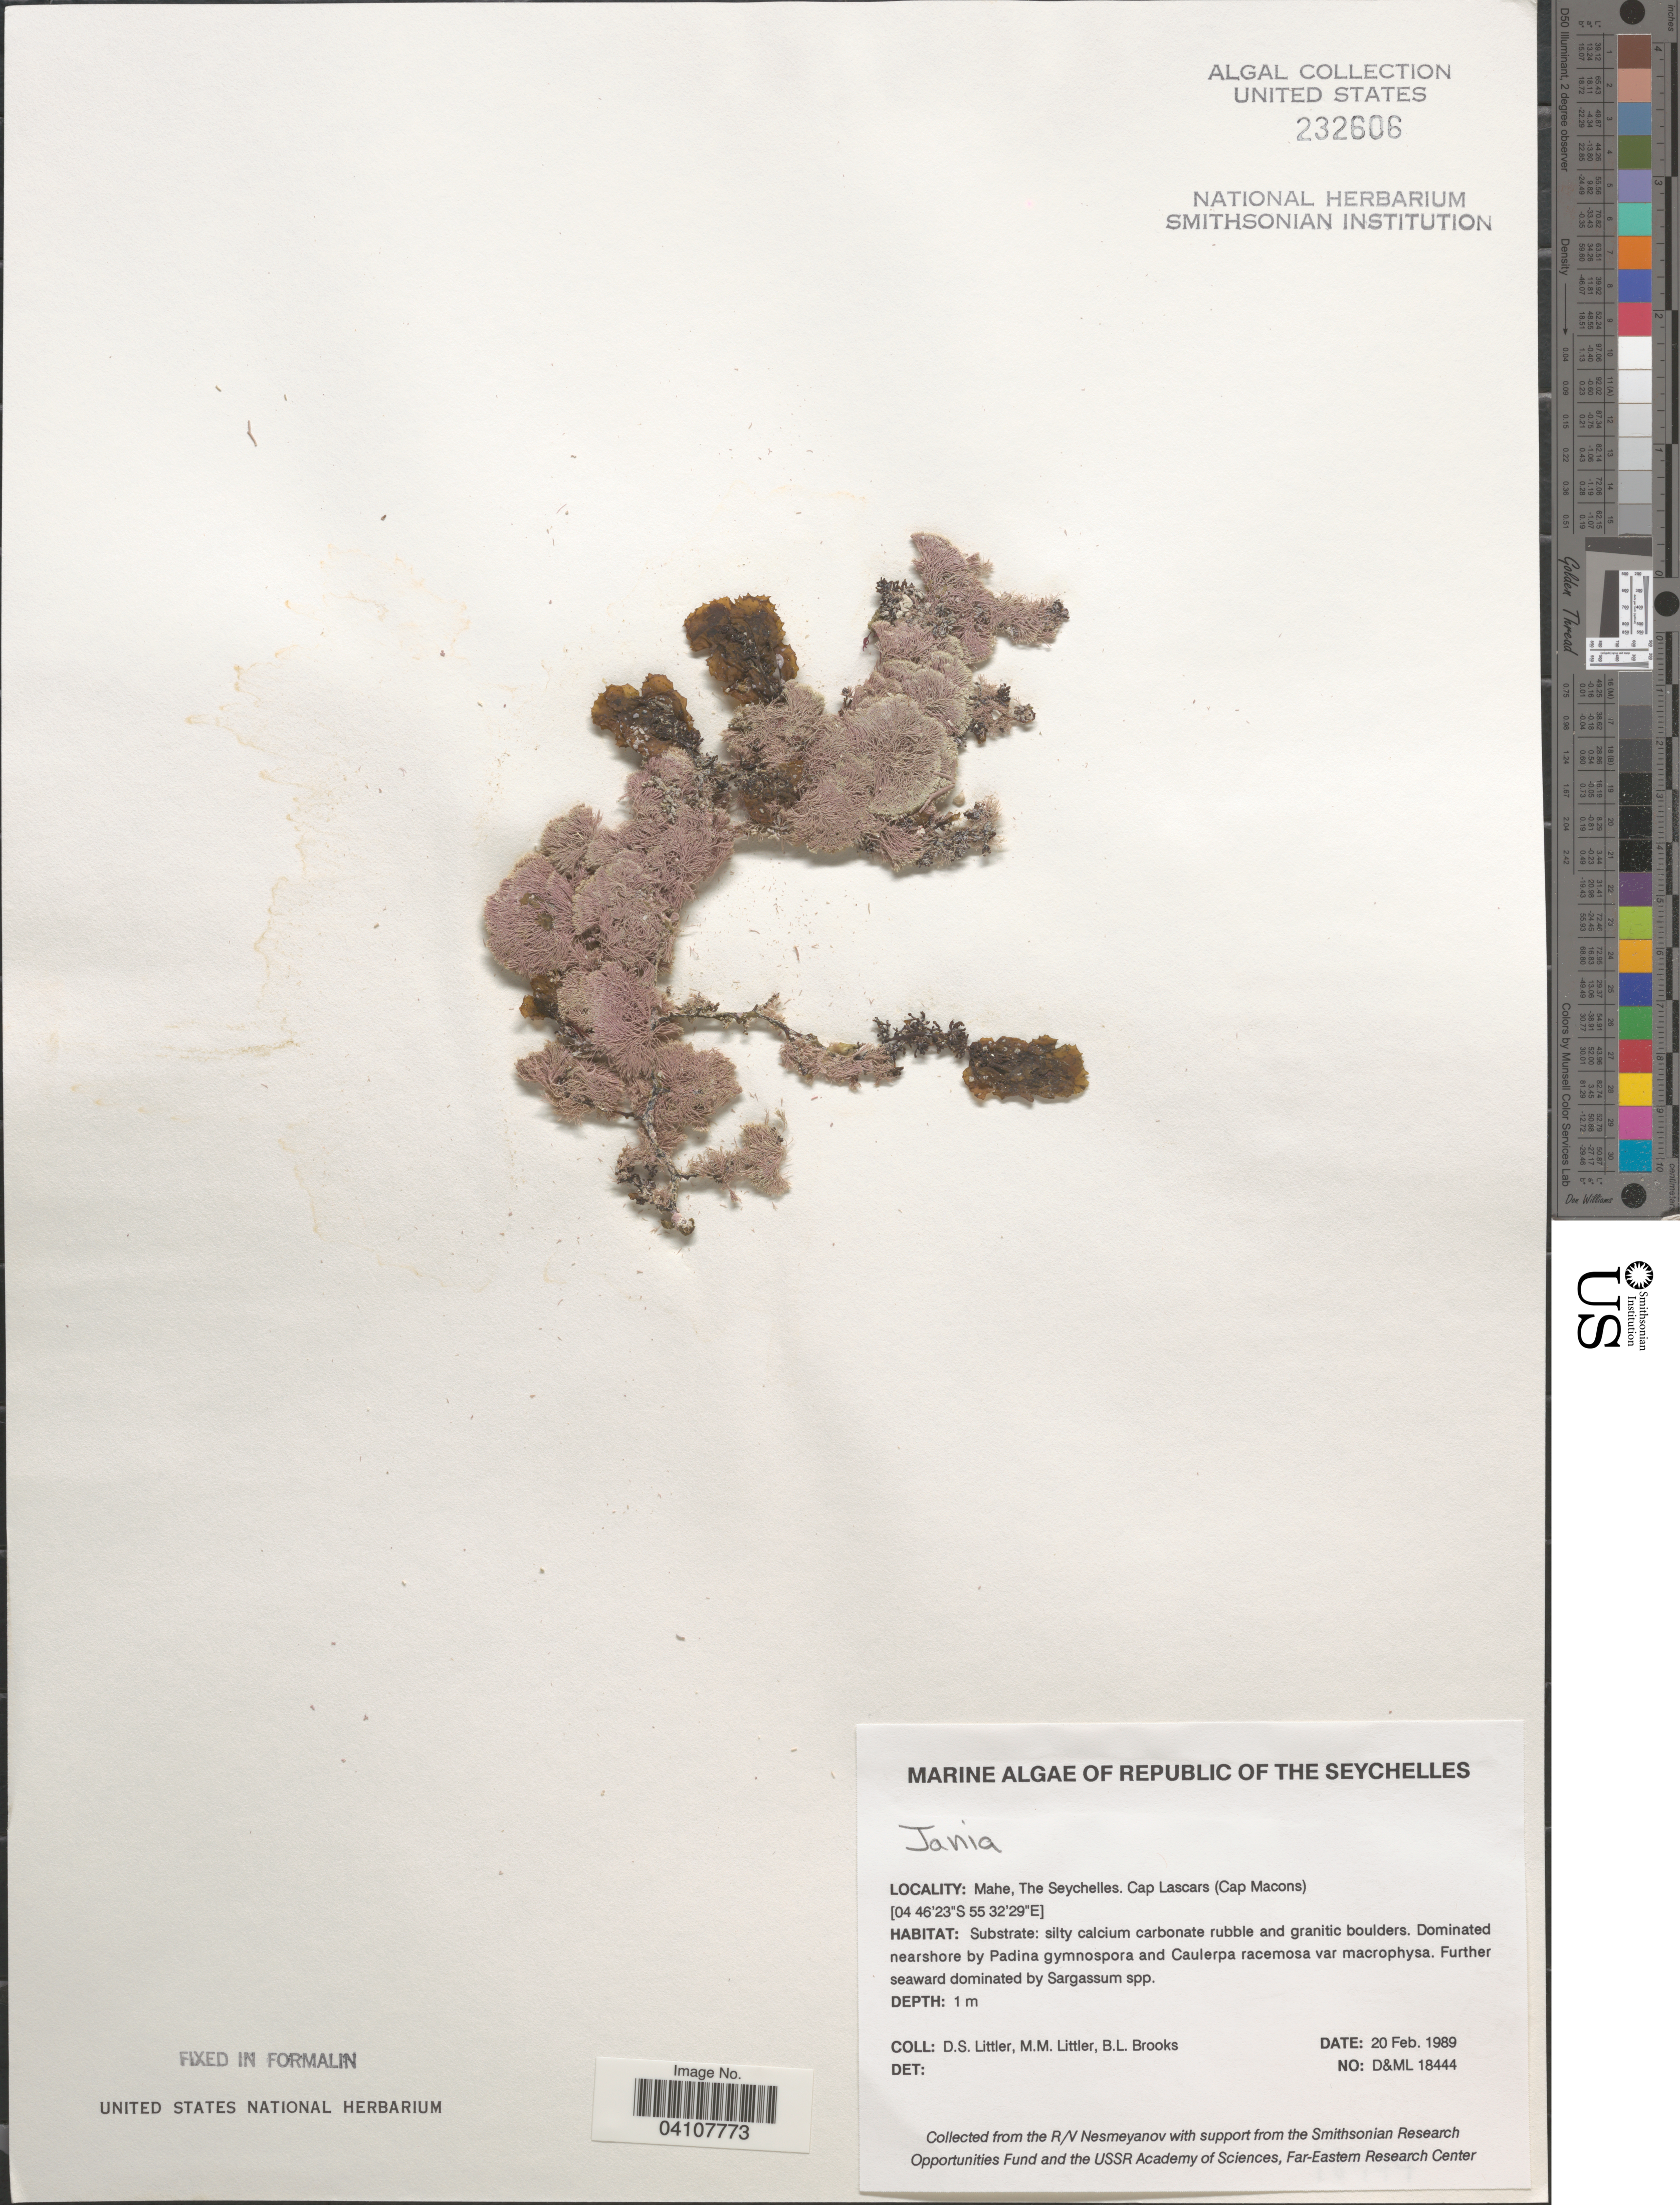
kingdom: Plantae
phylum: Rhodophyta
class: Florideophyceae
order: Corallinales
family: Corallinaceae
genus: Jania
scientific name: Jania sp.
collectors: D. S. Littler & B. Brooks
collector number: D&ML18444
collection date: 1989-02-20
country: Seychelles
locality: Republic of the Seychelles. Mahe. Cap Lascars (Cap Macons).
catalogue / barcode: US 232606